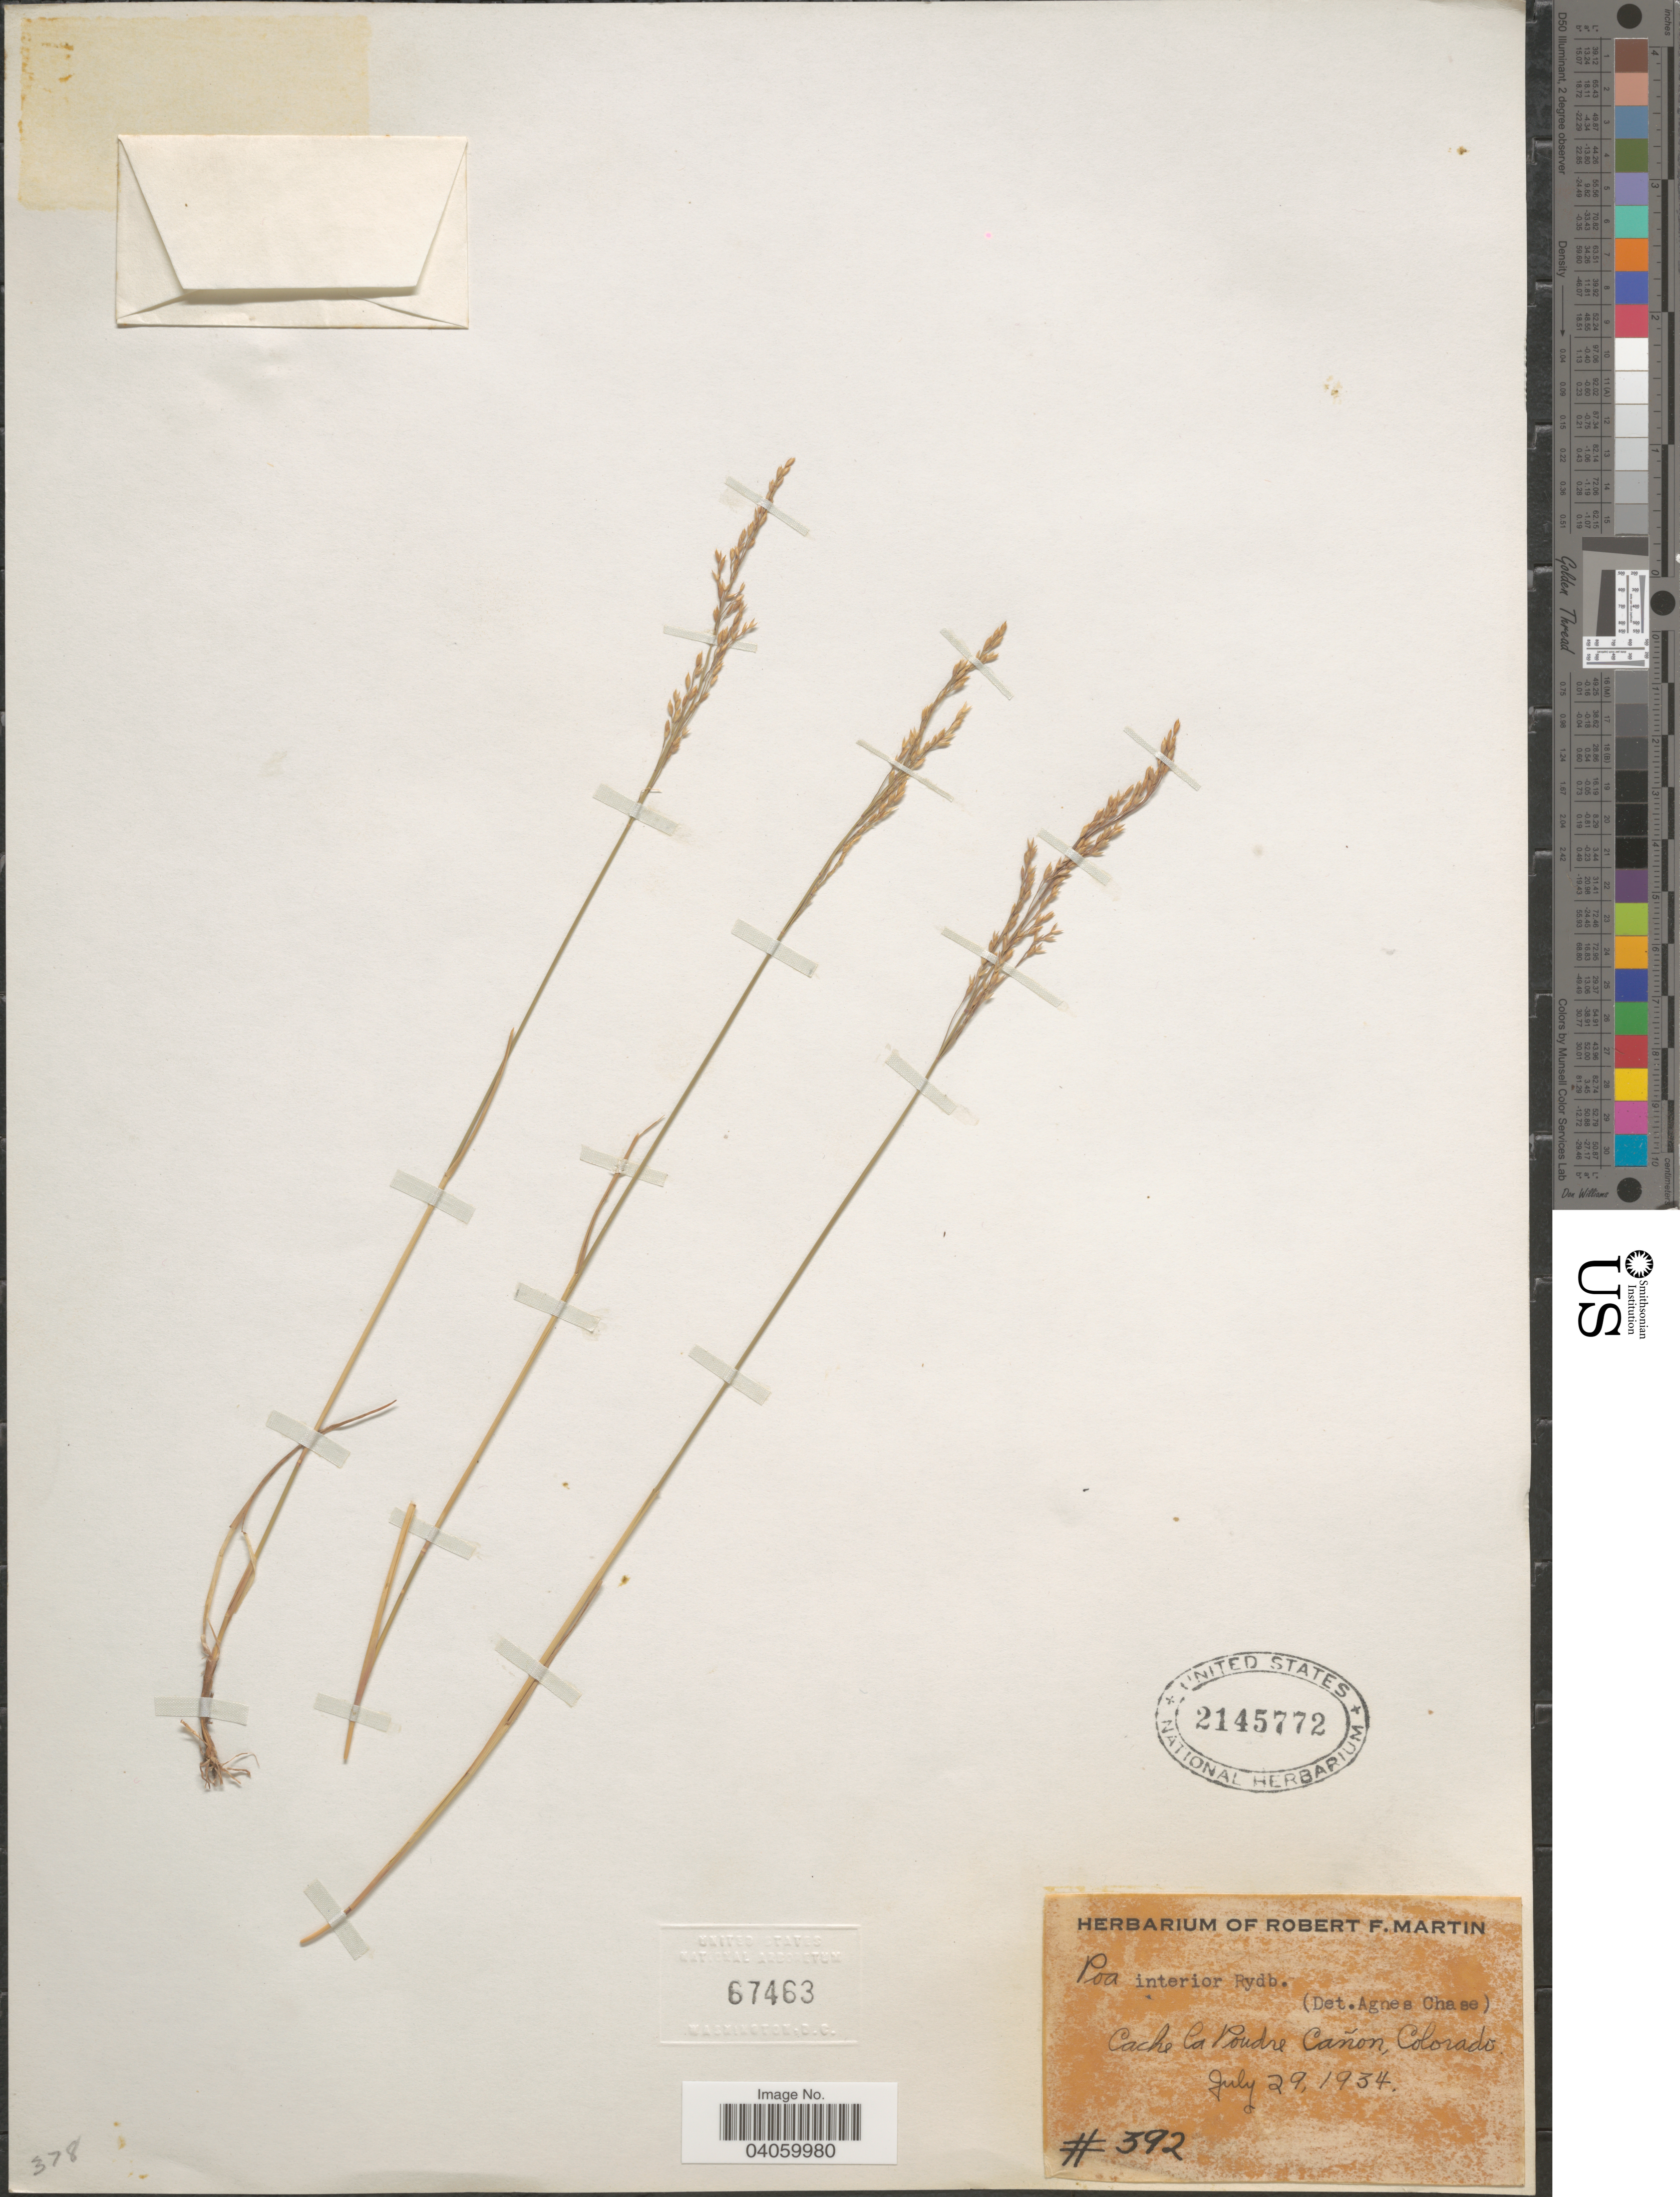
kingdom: Plantae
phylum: Tracheophyta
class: Liliopsida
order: Poales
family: Poaceae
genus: Poa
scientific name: Poa interior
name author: Rydb.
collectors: Ex herb. Robert F. Martin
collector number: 392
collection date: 1934-07-29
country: United States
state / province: Colorado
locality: Cache La Poudre Cañon.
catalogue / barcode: US 2145772